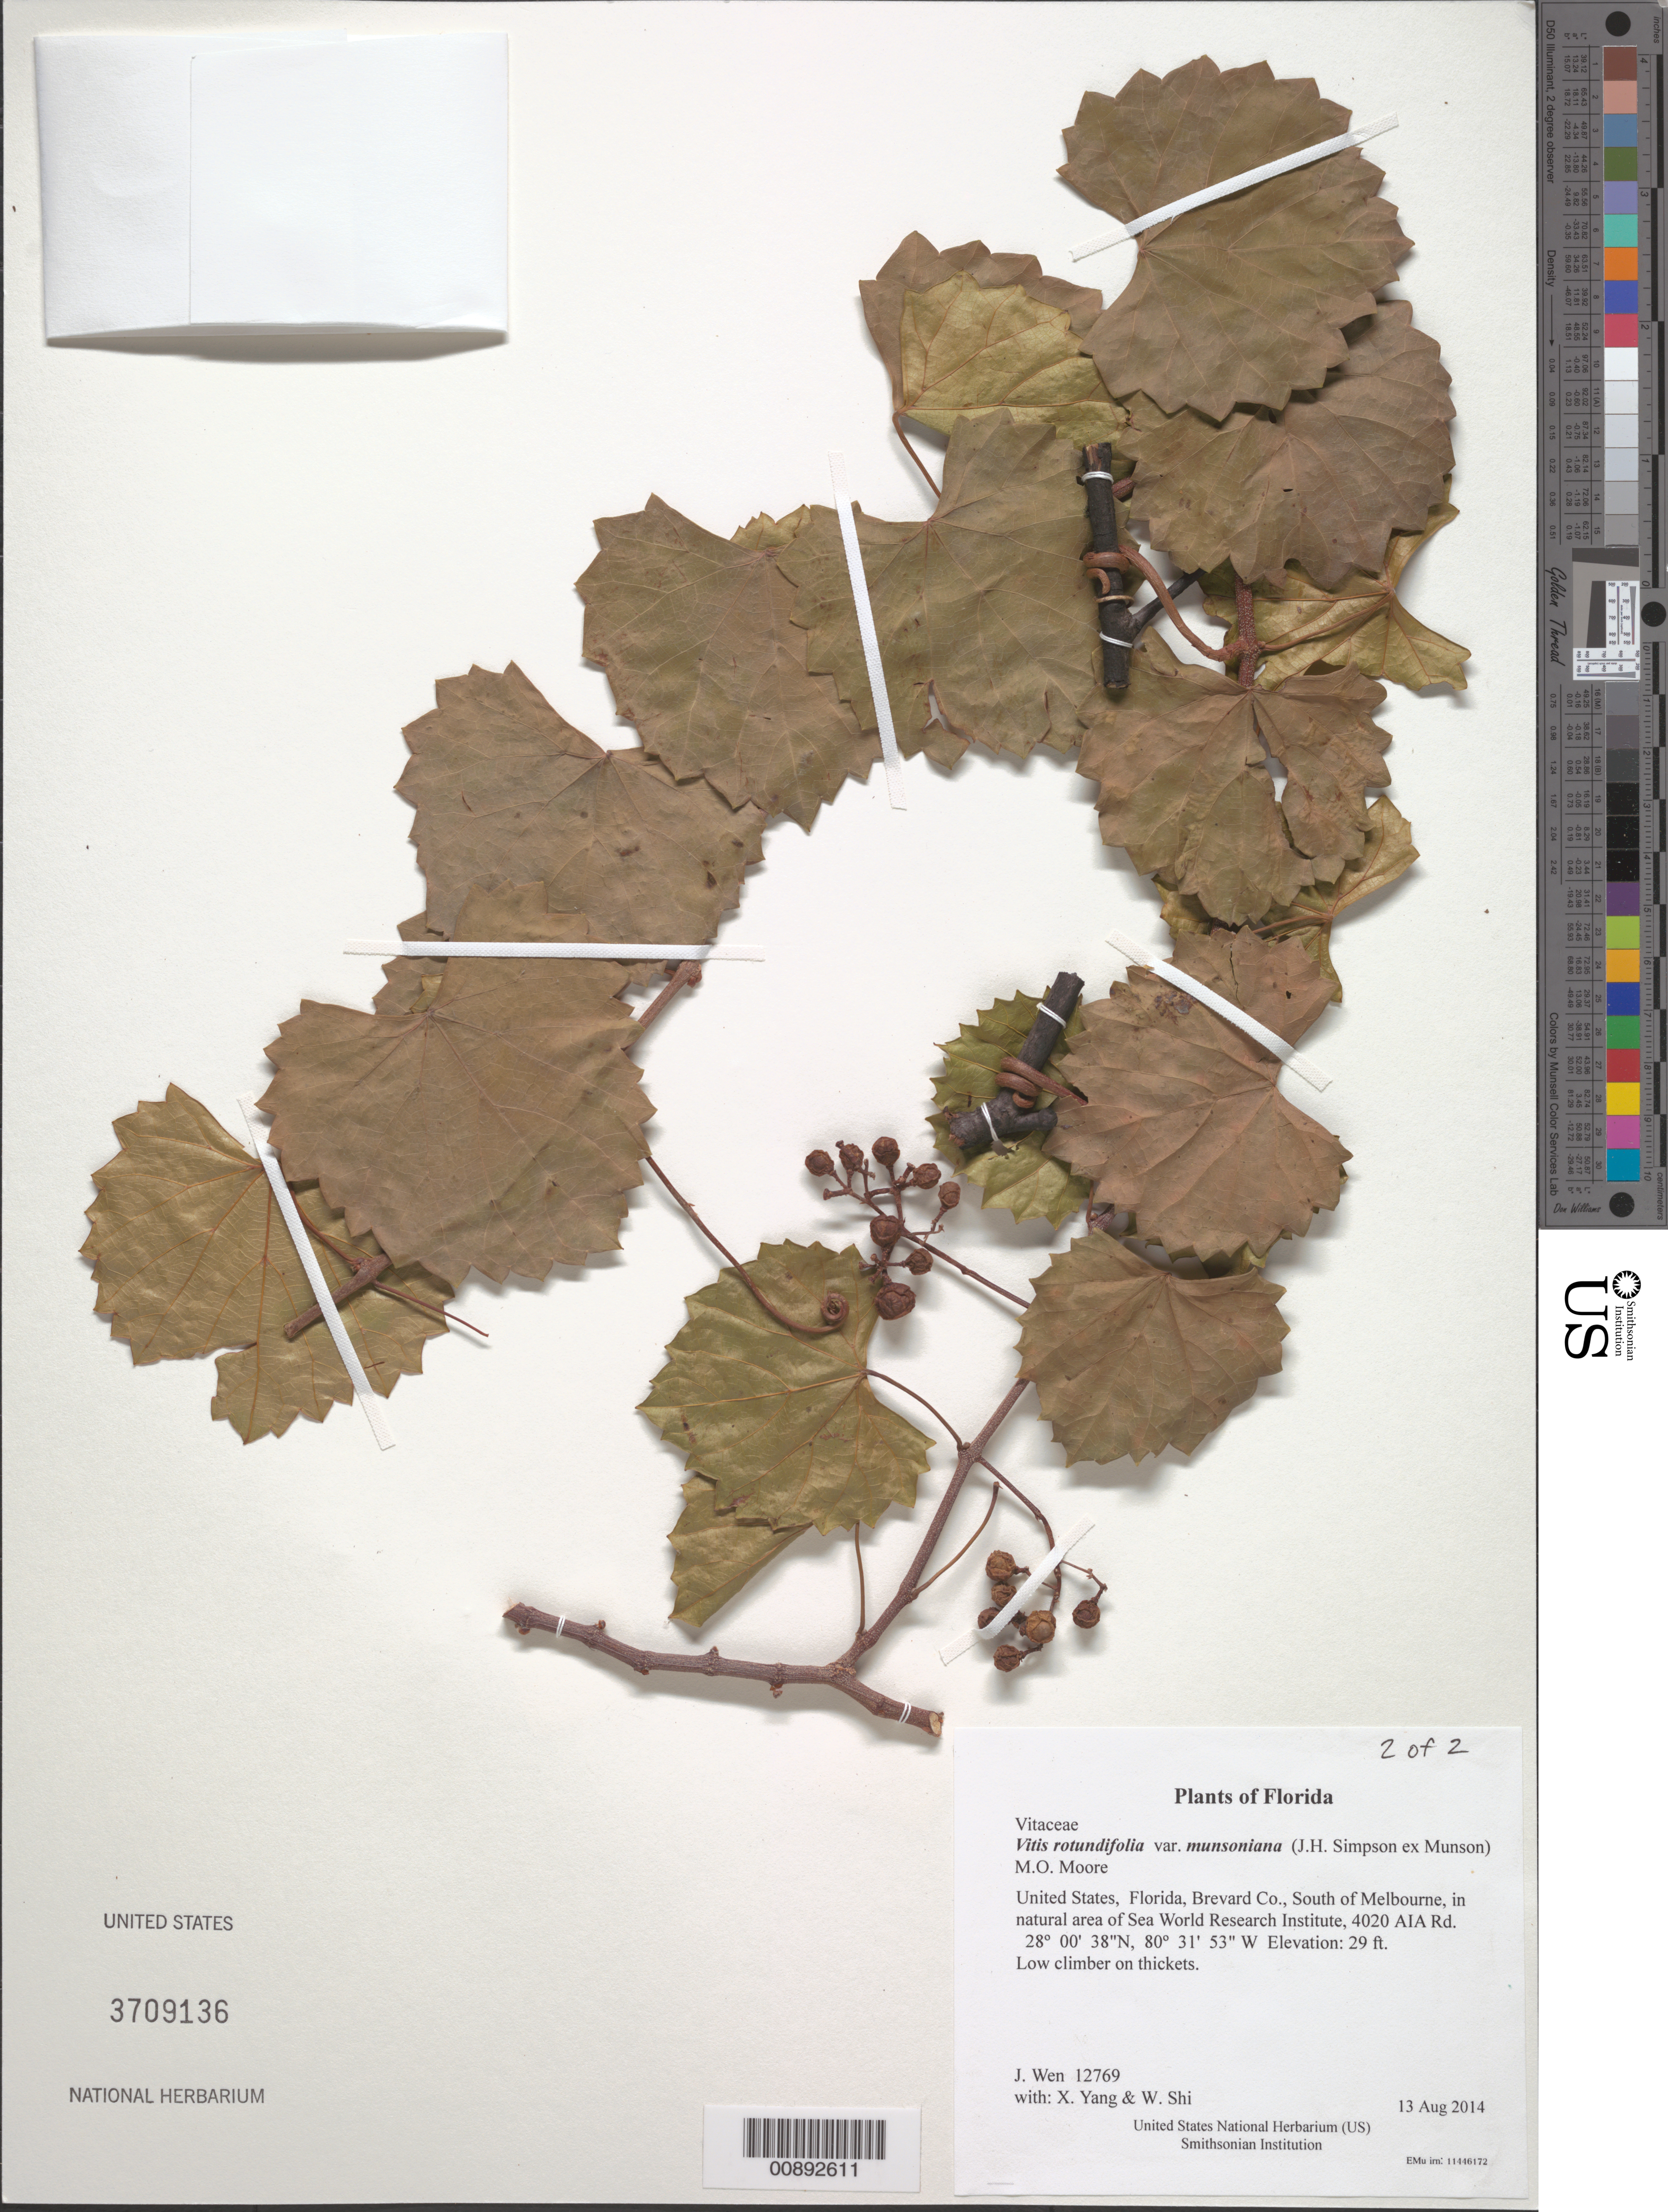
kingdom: Plantae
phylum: Tracheophyta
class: Magnoliopsida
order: Vitales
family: Vitaceae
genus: Vitis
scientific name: Vitis rotundifolia var. munsoniana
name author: (J.H. Simpson ex Munson) M.O. Moore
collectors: J. Wen, X. Yang & W. Shi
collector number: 12769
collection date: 2014-08-13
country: United States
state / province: Florida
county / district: Brevard Co.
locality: South of Melbourne, in natural area of Sea World Research Institute, 4020 AIA Rd.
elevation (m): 9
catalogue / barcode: US 3709136